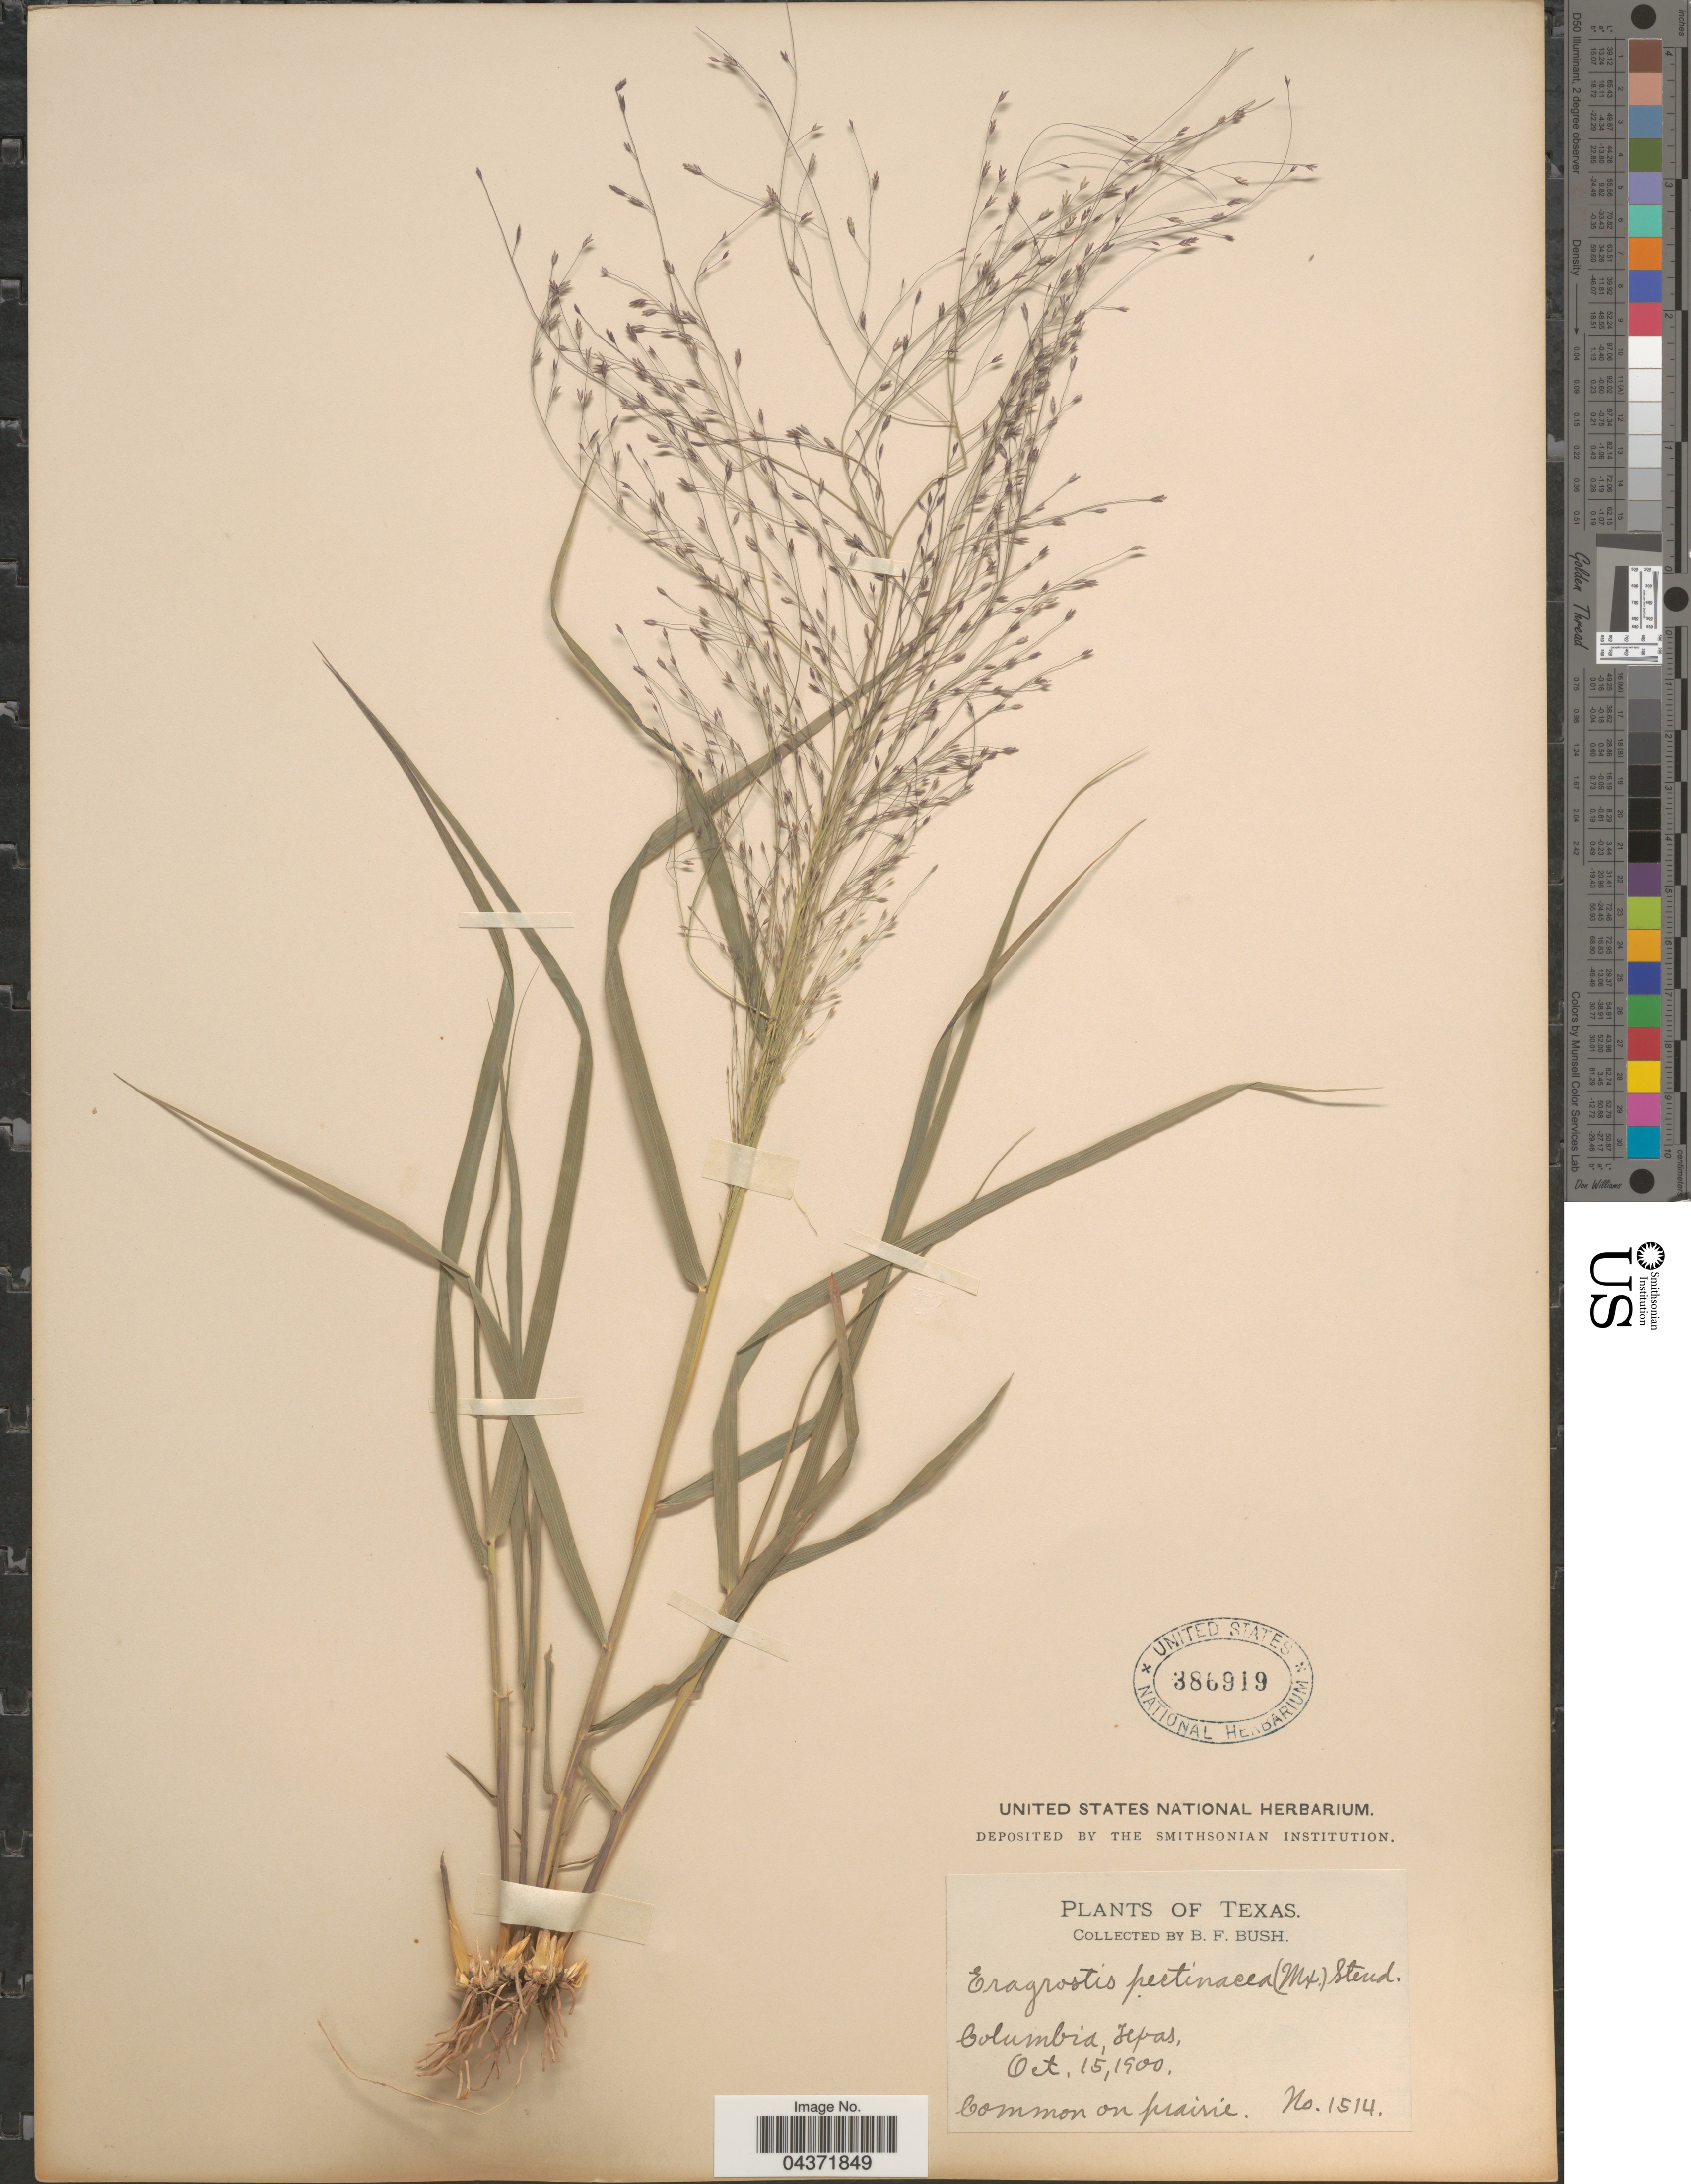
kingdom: Plantae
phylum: Tracheophyta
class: Liliopsida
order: Poales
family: Poaceae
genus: Eragrostis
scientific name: Eragrostis spectabilis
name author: (Pursh) Steud.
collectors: B. F. Bush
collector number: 1514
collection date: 1900-10-15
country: United States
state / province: Texas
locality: Columbia.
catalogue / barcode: US 386919